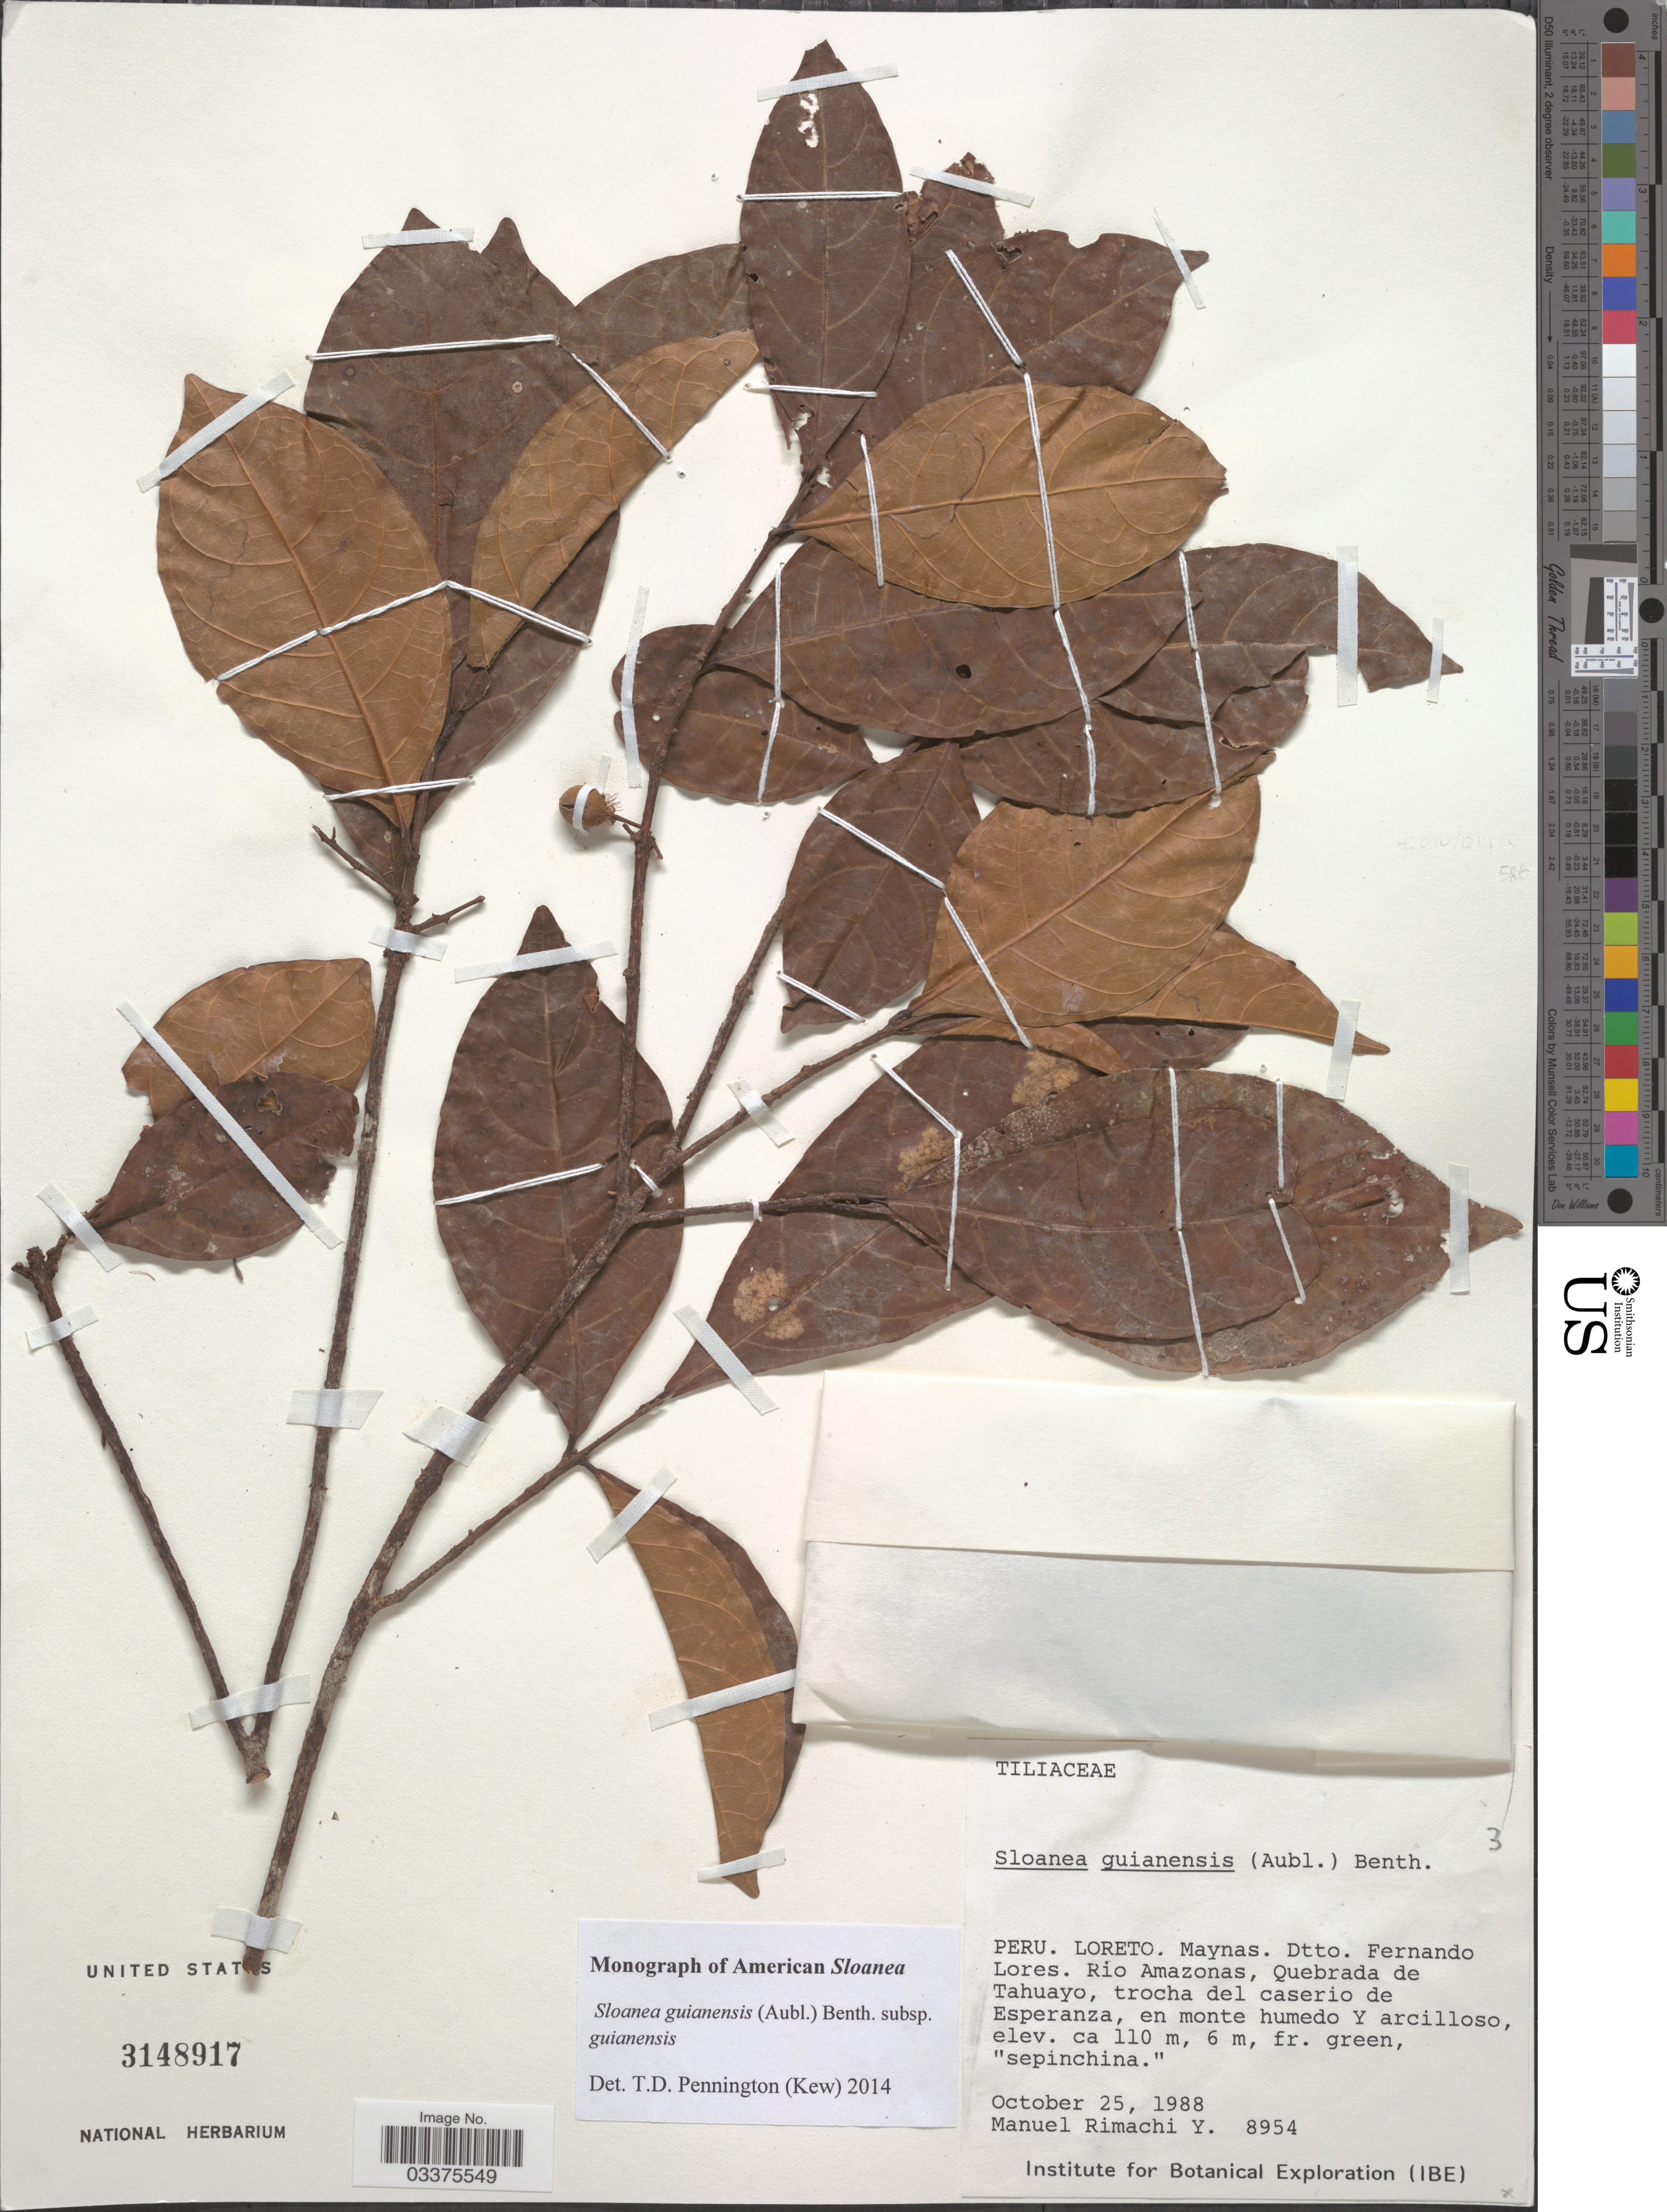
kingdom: Plantae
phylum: Tracheophyta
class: Magnoliopsida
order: Oxalidales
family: Elaeocarpaceae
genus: Sloanea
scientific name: Sloanea guianensis subsp. guianensis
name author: (Aubl.) Benth.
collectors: M. Rimachi Y.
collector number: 8954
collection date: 1988-10-25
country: Peru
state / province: Loreto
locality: Maynas. Dtto. Fernando Lores. Río Amazonas, Quebrada de Tahuayo, trocha del caserio de Esperanza.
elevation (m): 110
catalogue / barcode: US 3148917